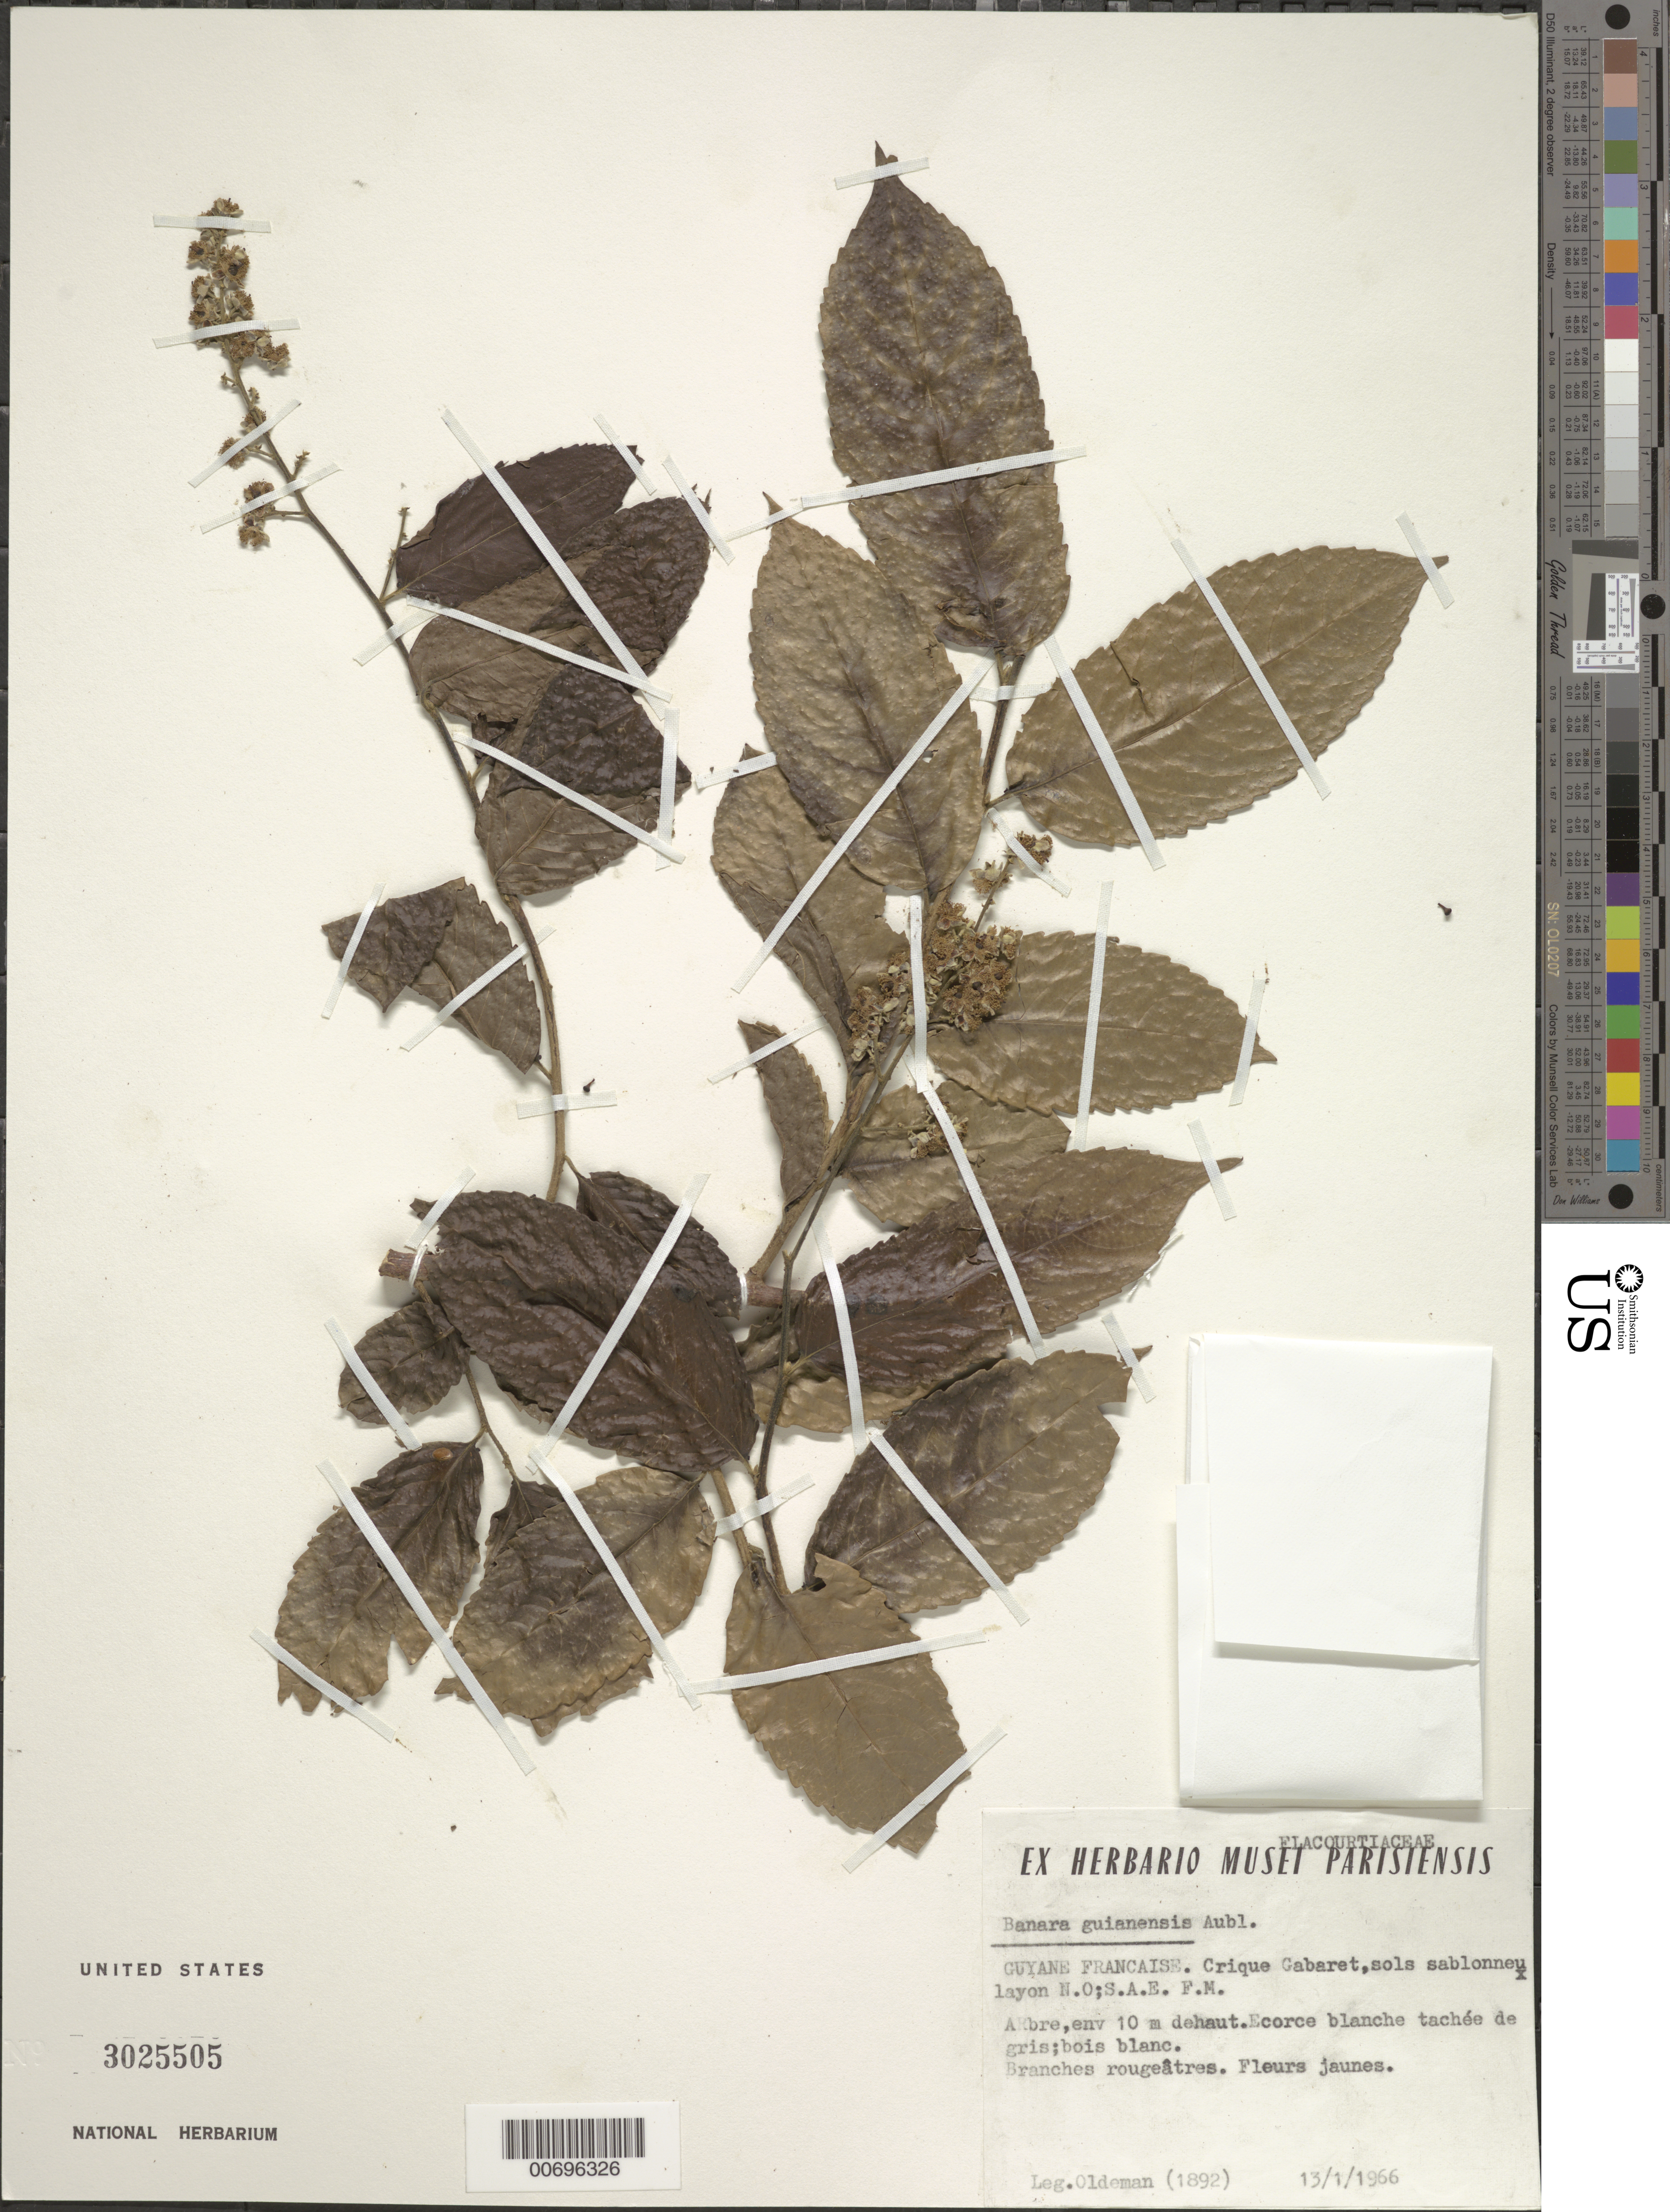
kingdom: Plantae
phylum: Tracheophyta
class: Magnoliopsida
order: Malpighiales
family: Salicaceae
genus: Banara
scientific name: Banara guianensis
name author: Aubl.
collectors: R. Oldeman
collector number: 1892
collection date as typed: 13-Jan-66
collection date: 1966-01-13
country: French Guiana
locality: Crique Gabaret, layon N'Ouest du S.A.E.F.M.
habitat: Sandy soil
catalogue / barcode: US 3025505